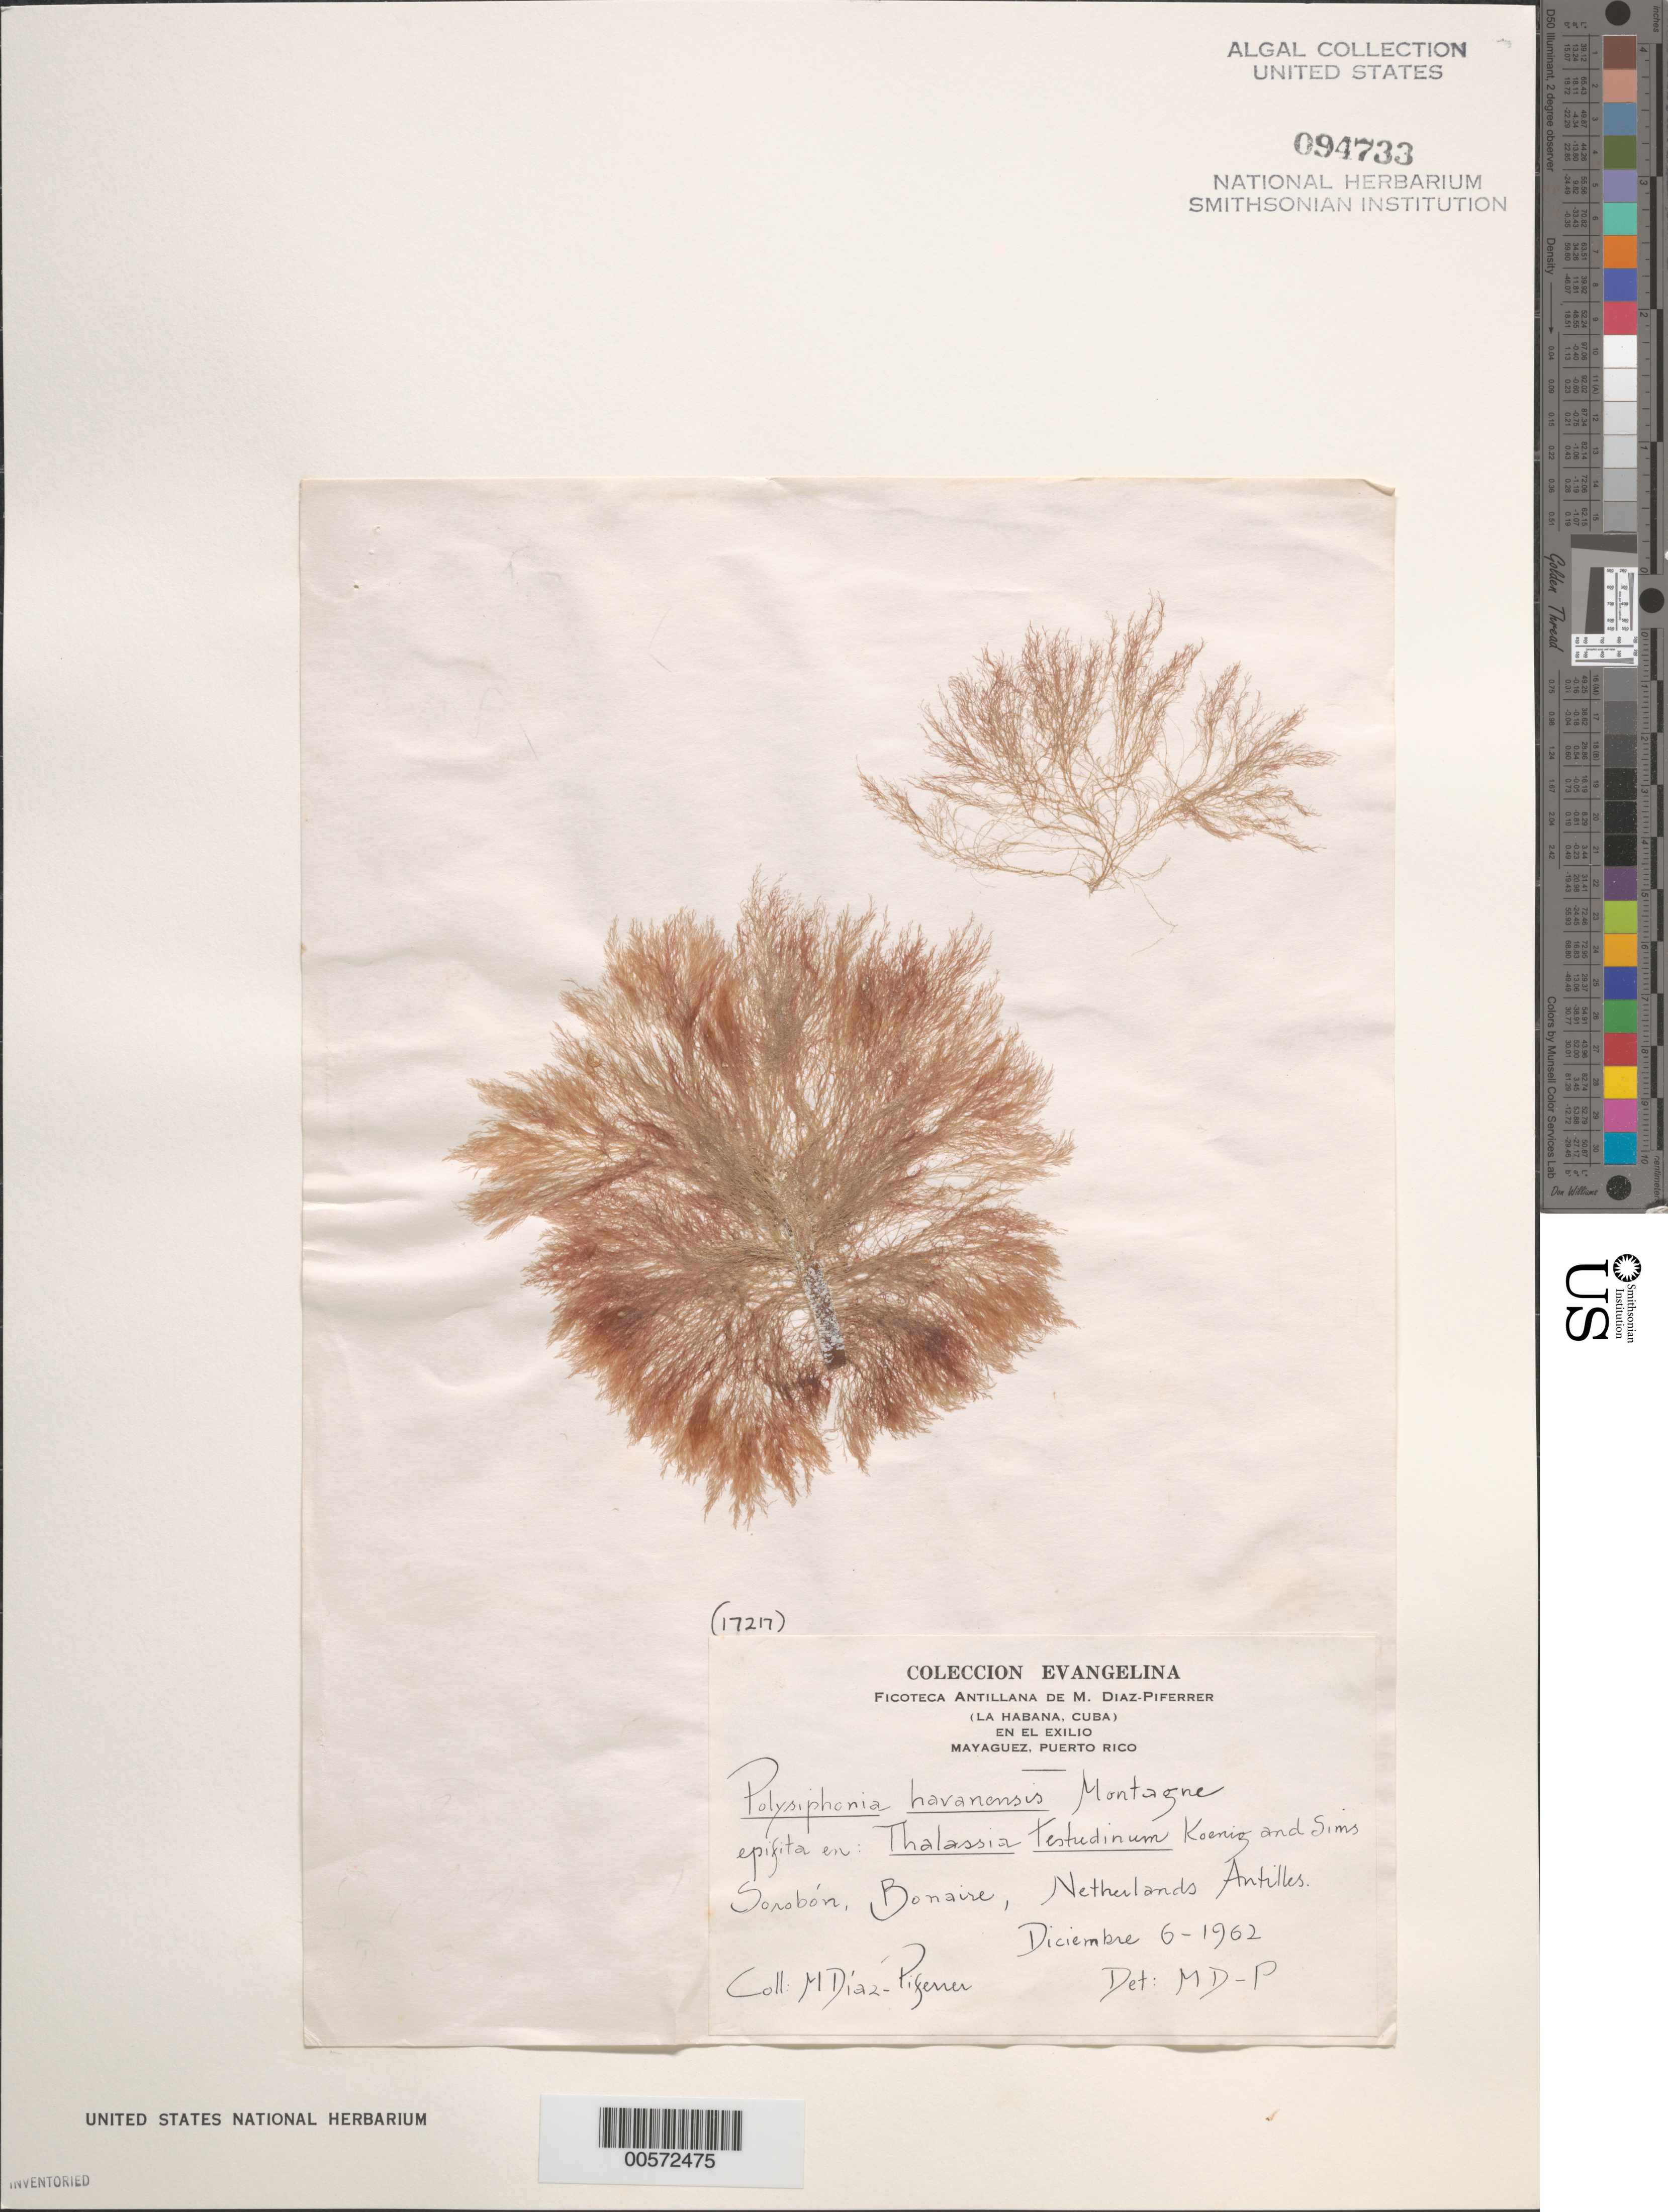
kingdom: Plantae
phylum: Rhodophyta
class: Florideophyceae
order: Ceramiales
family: Rhodomelaceae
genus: Polysiphonia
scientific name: Polysiphonia havanensis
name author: Mont.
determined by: Diaz-Piferrer, M.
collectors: M. Diaz-Piferrer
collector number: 17217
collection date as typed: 06 Dec 1962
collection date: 1962-12-06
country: Netherlands Antilles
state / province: ABC Islands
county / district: Bonaire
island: Bonaire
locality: Sorobon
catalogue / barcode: US 94733